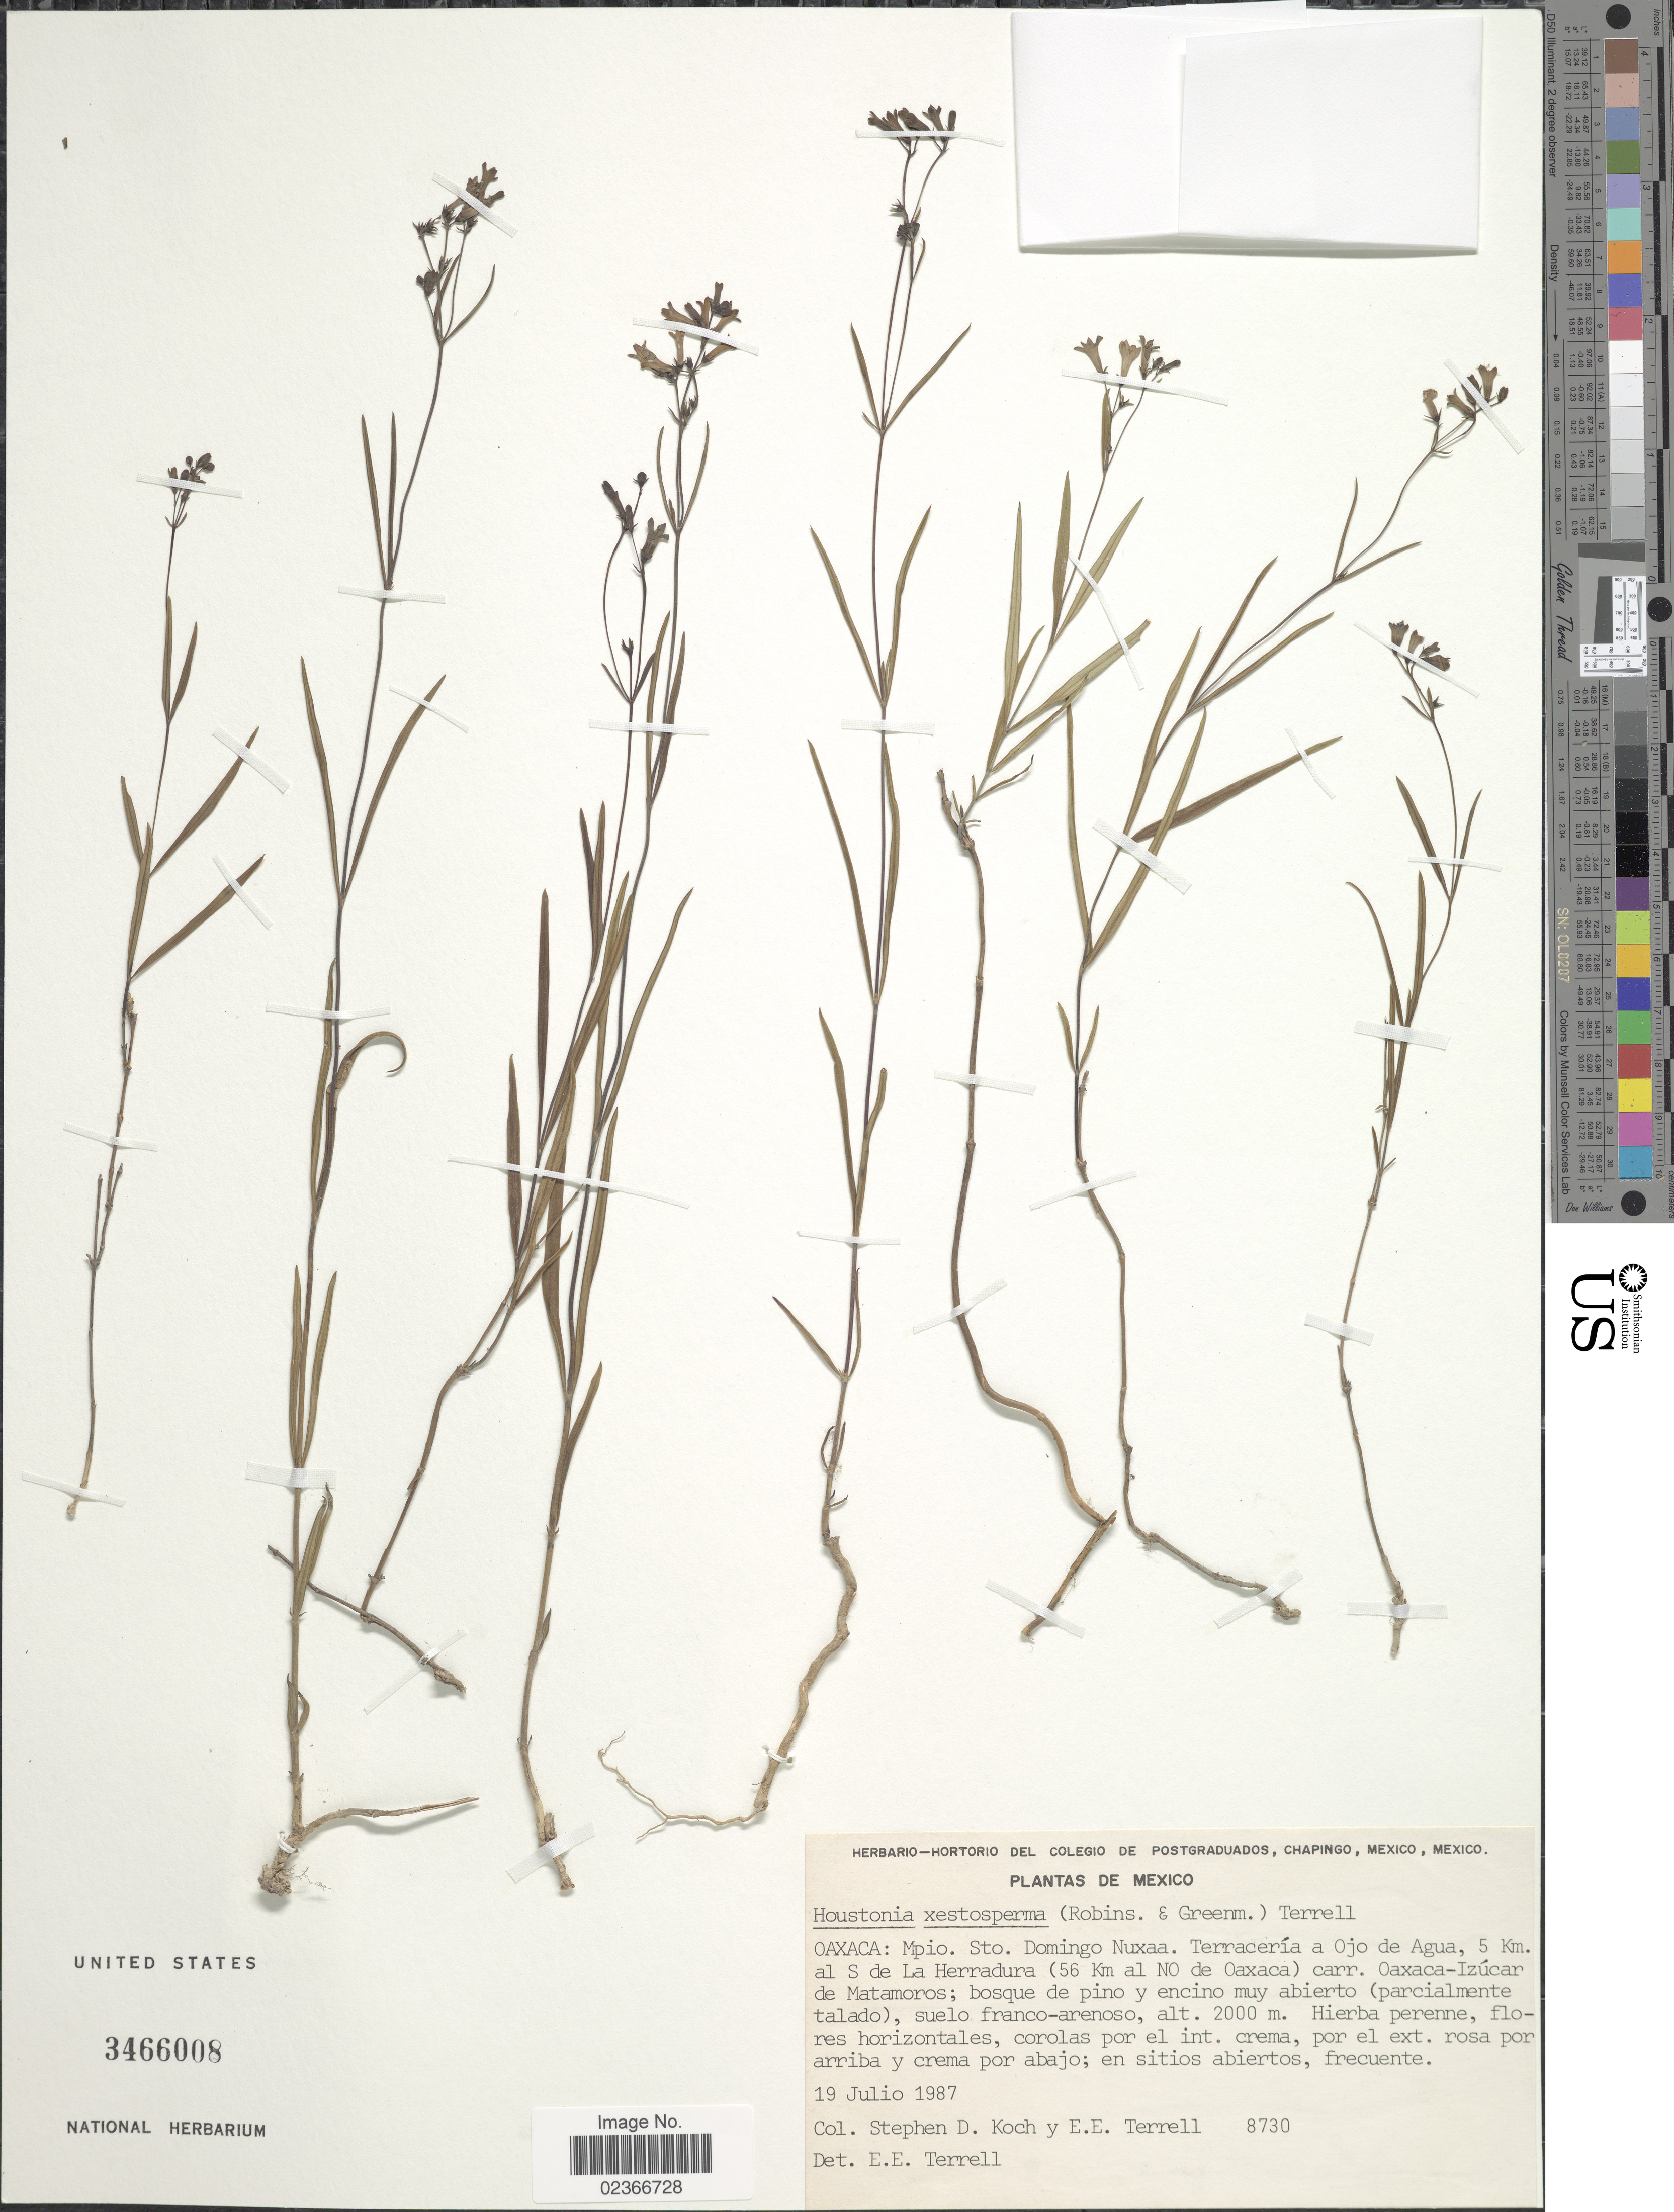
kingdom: Plantae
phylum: Tracheophyta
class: Magnoliopsida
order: Gentianales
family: Rubiaceae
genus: Bouvardia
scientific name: Bouvardia xestosperma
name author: (B.L. Rob. & Greenm.) Terrell & S.D. Koch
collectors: S. D. Koch & E. E. Terrell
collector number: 8730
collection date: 1987-07-19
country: Mexico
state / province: Oaxaca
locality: Mpio. Sto. Domingo Nuxaa. Terraceria a Ojo de Agua, 5 Km. al S de La Herradura (56 Km al NO de Oaxaca) carr. Oaxaca- Izucar de Matamoros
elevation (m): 2000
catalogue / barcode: US 3466008